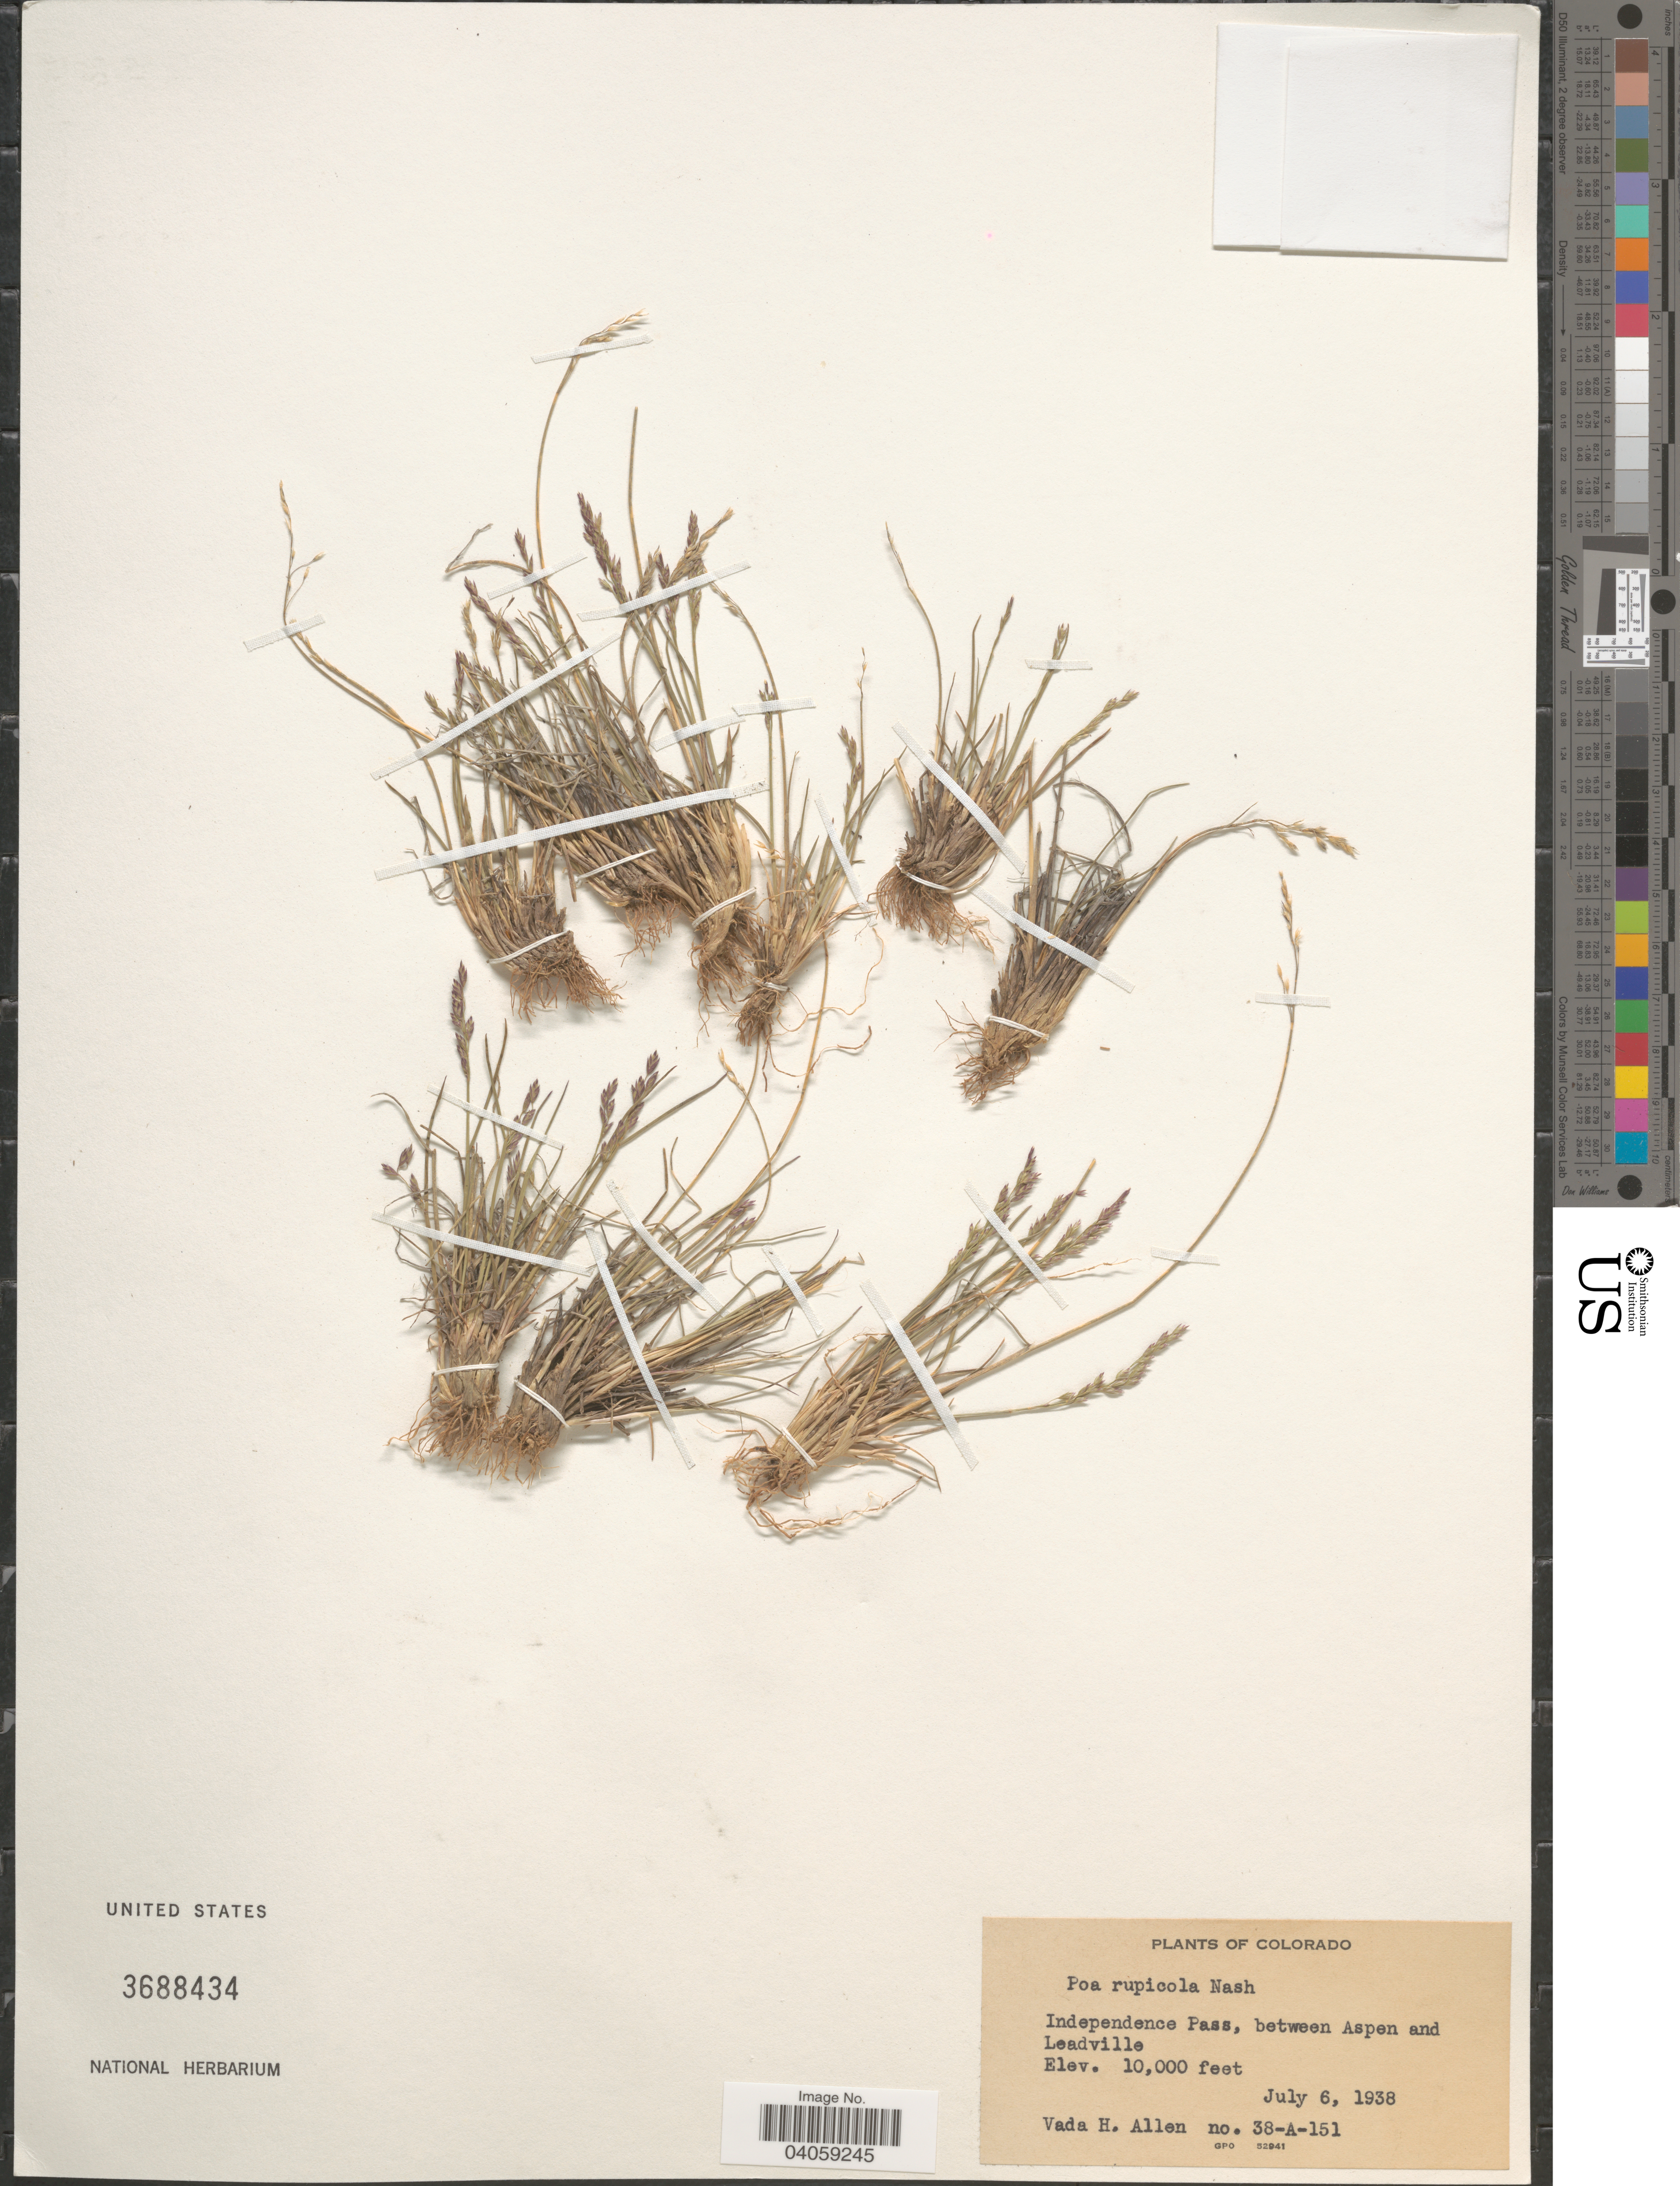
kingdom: Plantae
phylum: Tracheophyta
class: Liliopsida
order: Poales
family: Poaceae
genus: Poa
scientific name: Poa glauca subsp. rupicola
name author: (Nash) W.A. Weber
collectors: V. Allen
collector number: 38-A-151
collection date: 1938-07-06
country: United States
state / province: Colorado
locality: Independence Pass, between Aspen and Leadville.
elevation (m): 3048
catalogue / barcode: US 3688434